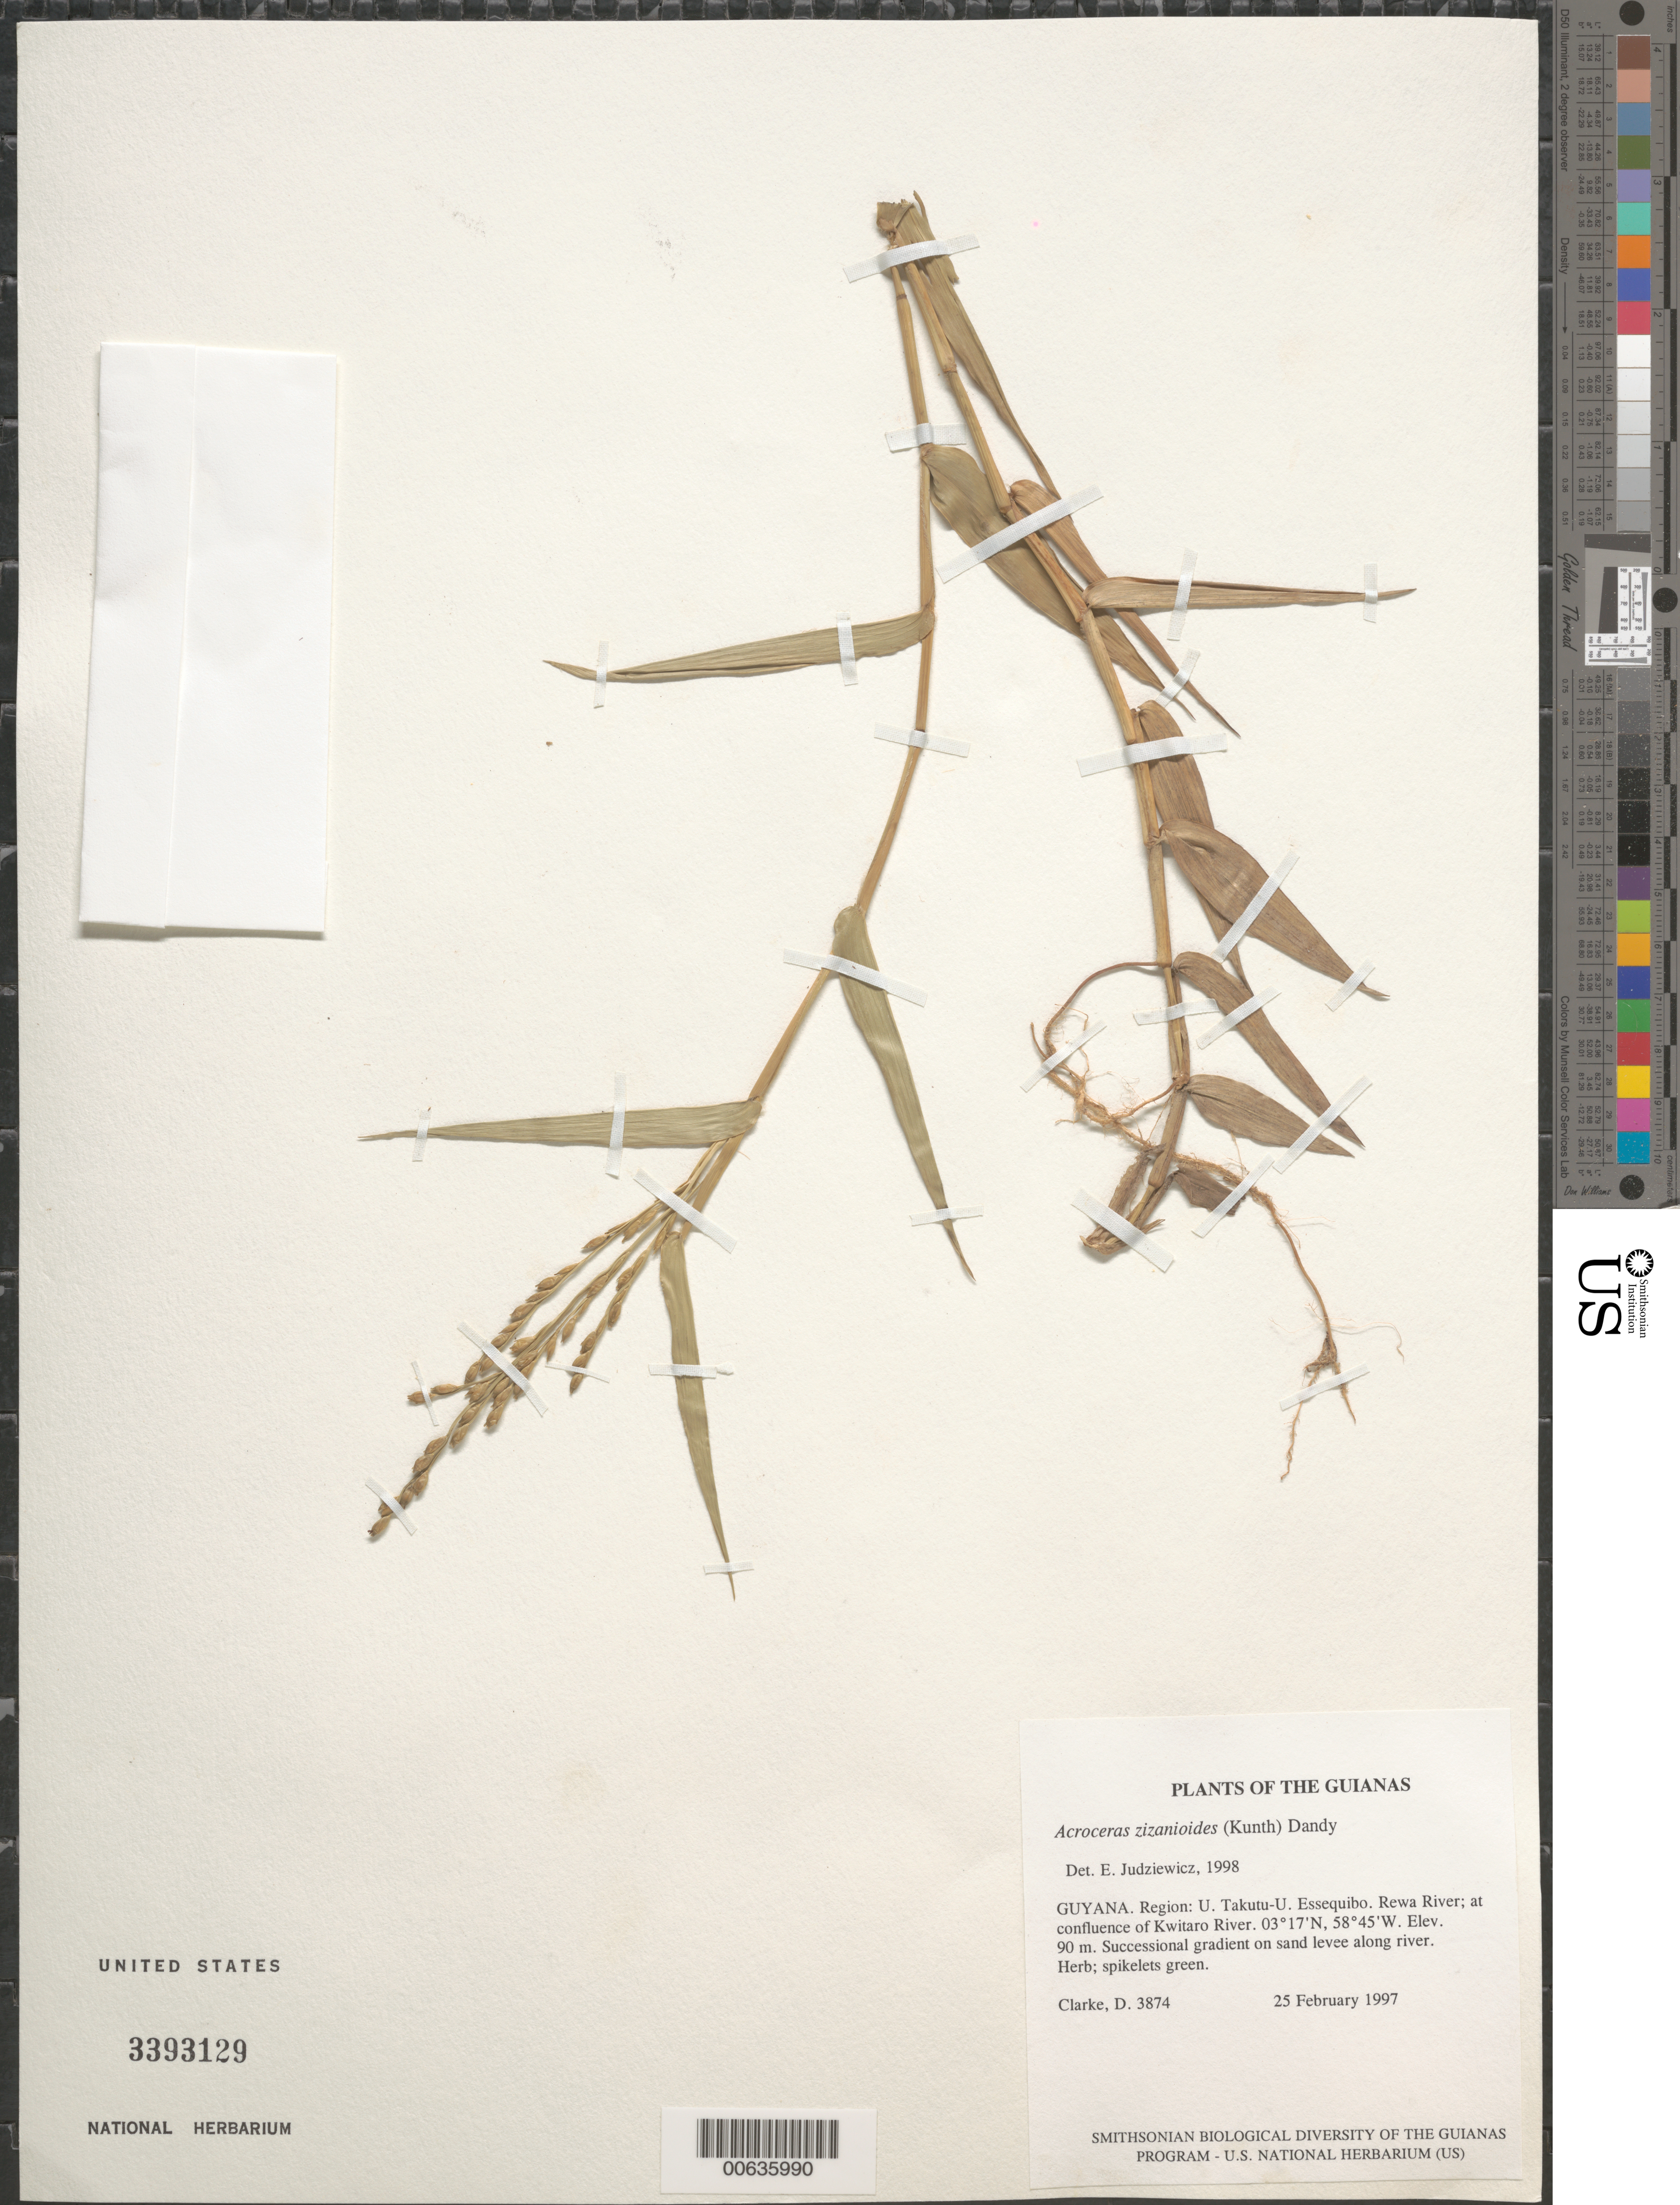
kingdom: Plantae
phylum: Tracheophyta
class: Liliopsida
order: Poales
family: Poaceae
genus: Acroceras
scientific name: Acroceras zizanioides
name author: (Kunth) Dandy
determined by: Judziewicz, E. J.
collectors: H. D. Clarke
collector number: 3874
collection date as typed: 25 February 1997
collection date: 1997-02-25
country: Guyana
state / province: U. Takutu-U. Essequibo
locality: Rewa River; at confluence of Kwitaro River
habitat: Successional gradient on sand levee along river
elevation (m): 90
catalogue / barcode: US 3393129